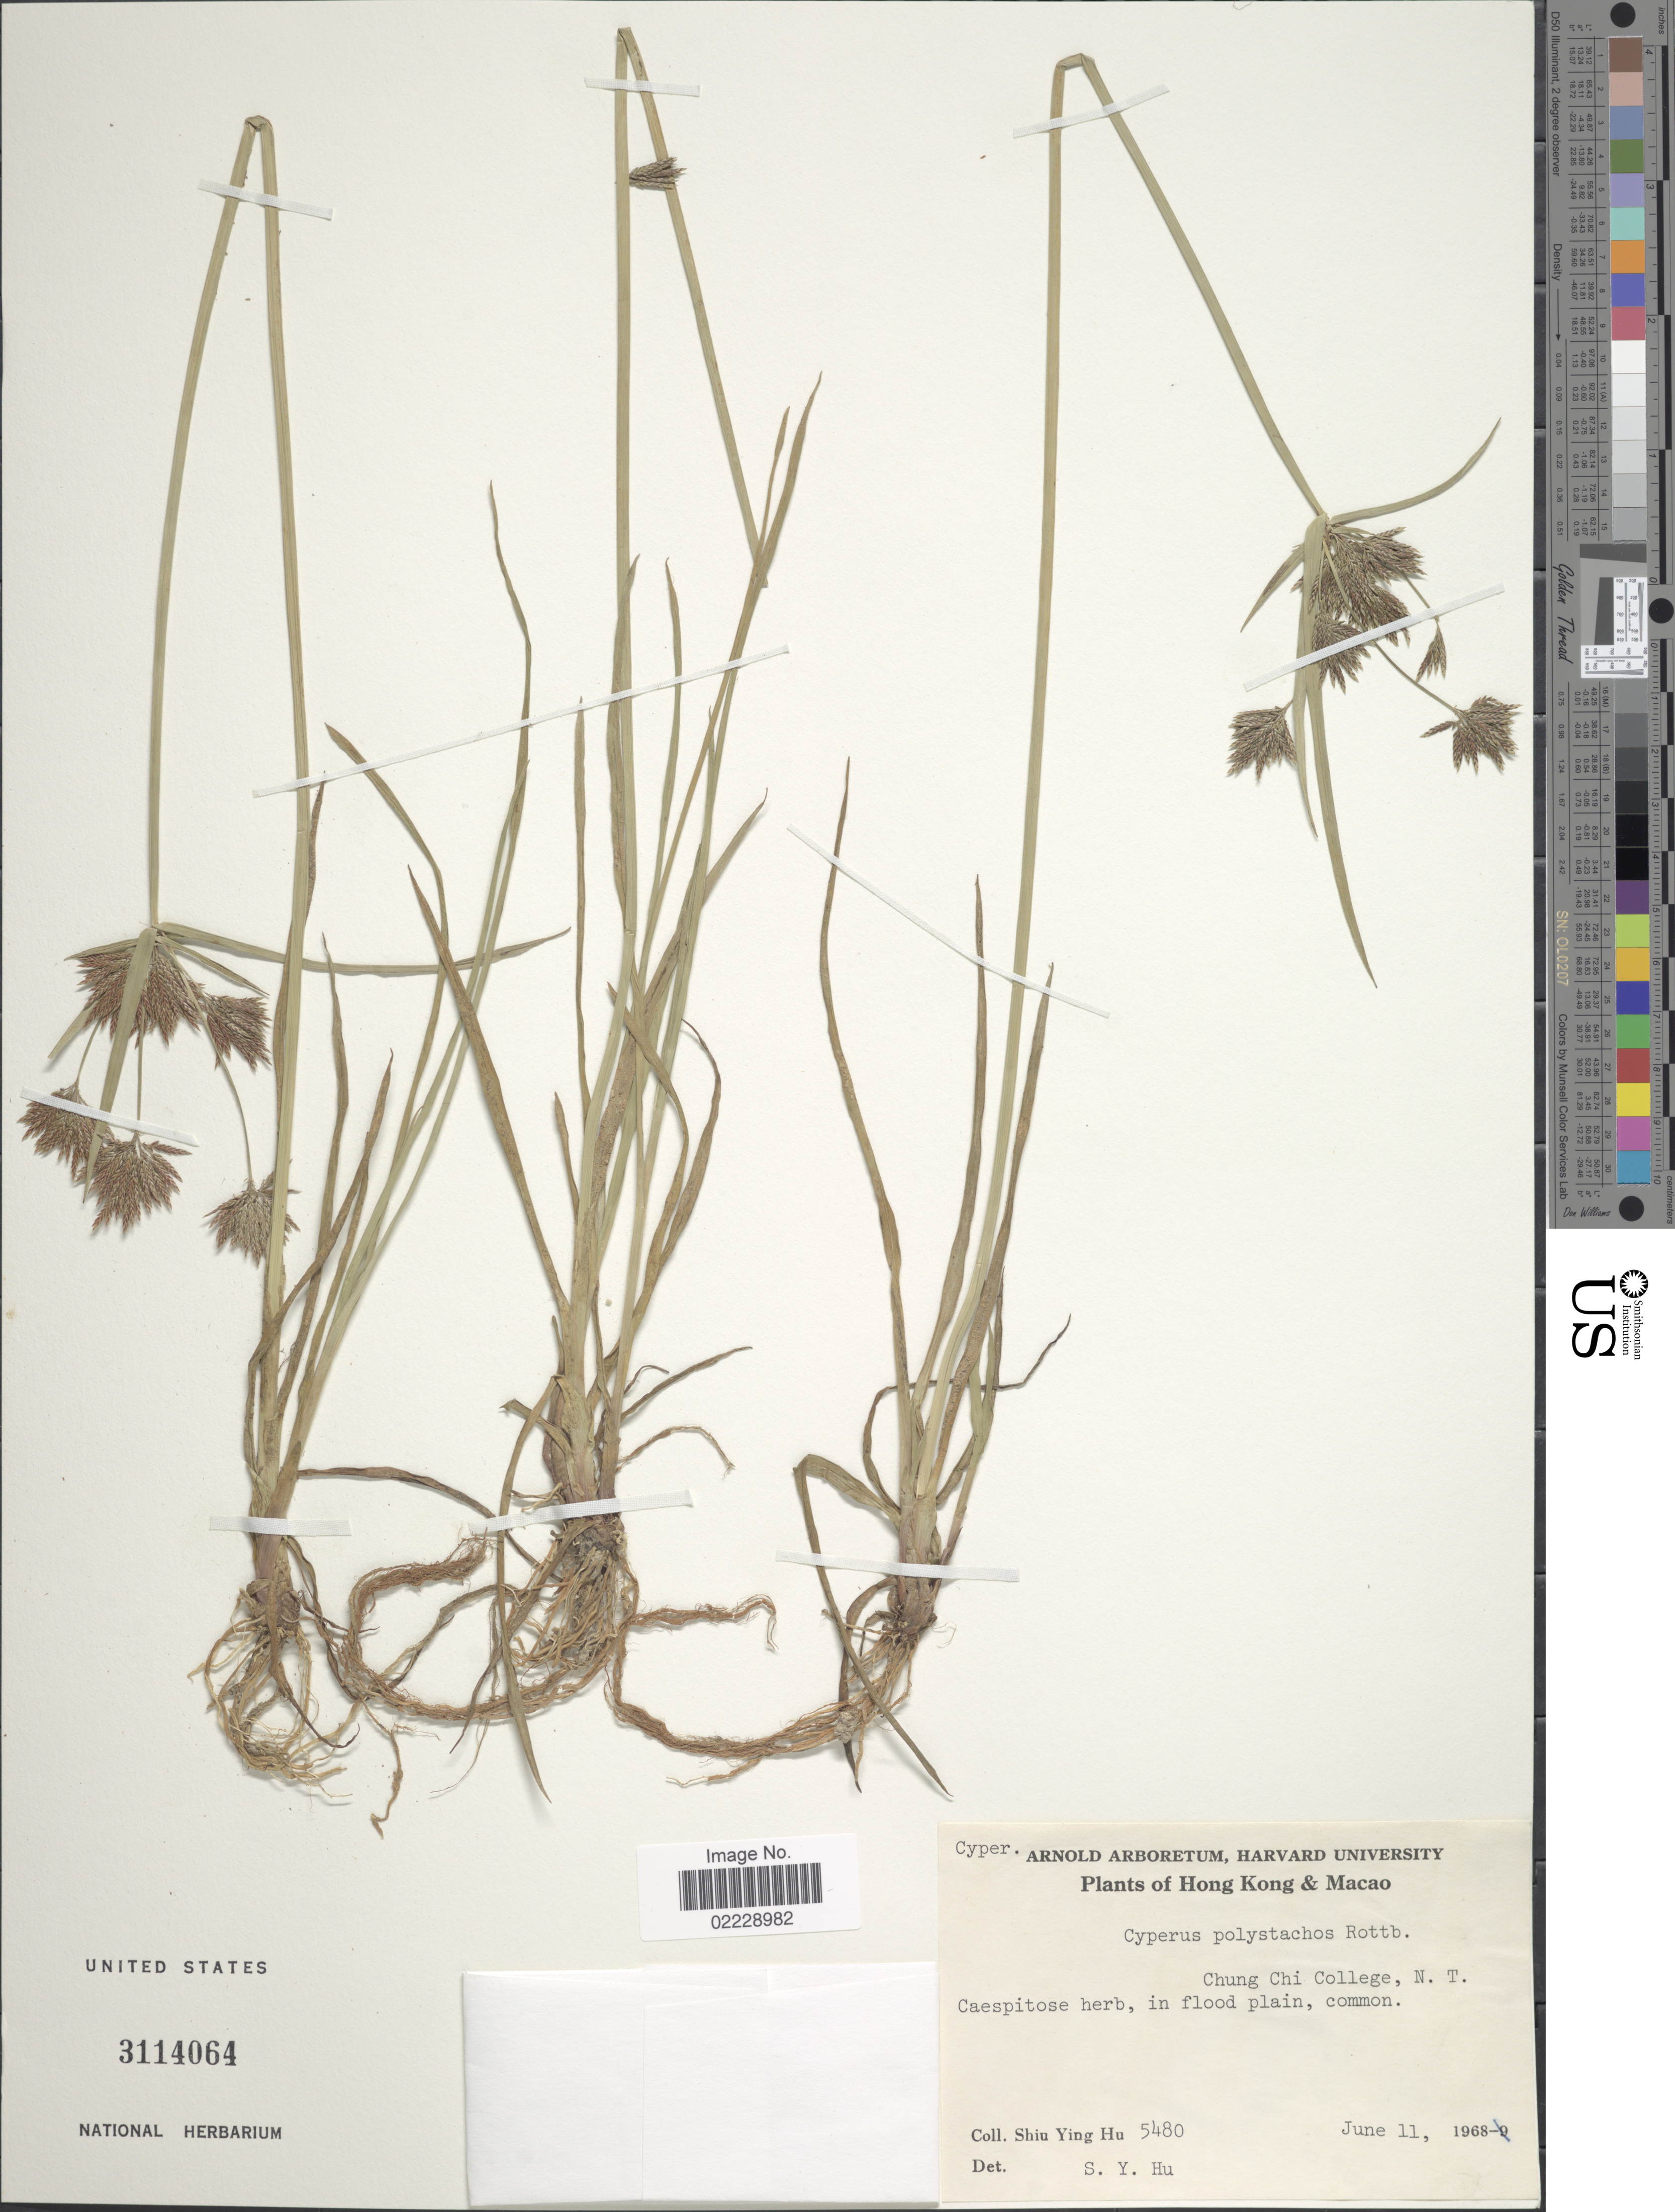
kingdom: Plantae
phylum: Tracheophyta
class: Liliopsida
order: Poales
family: Cyperaceae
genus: Cyperus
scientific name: Cyperus polystachyos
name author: Rottb.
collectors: S. Y. Hu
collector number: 5480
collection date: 1968-06-11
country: China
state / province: Hong Kong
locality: Hong Kong & Macao. Chung Chi College, N.T.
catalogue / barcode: US 3114064